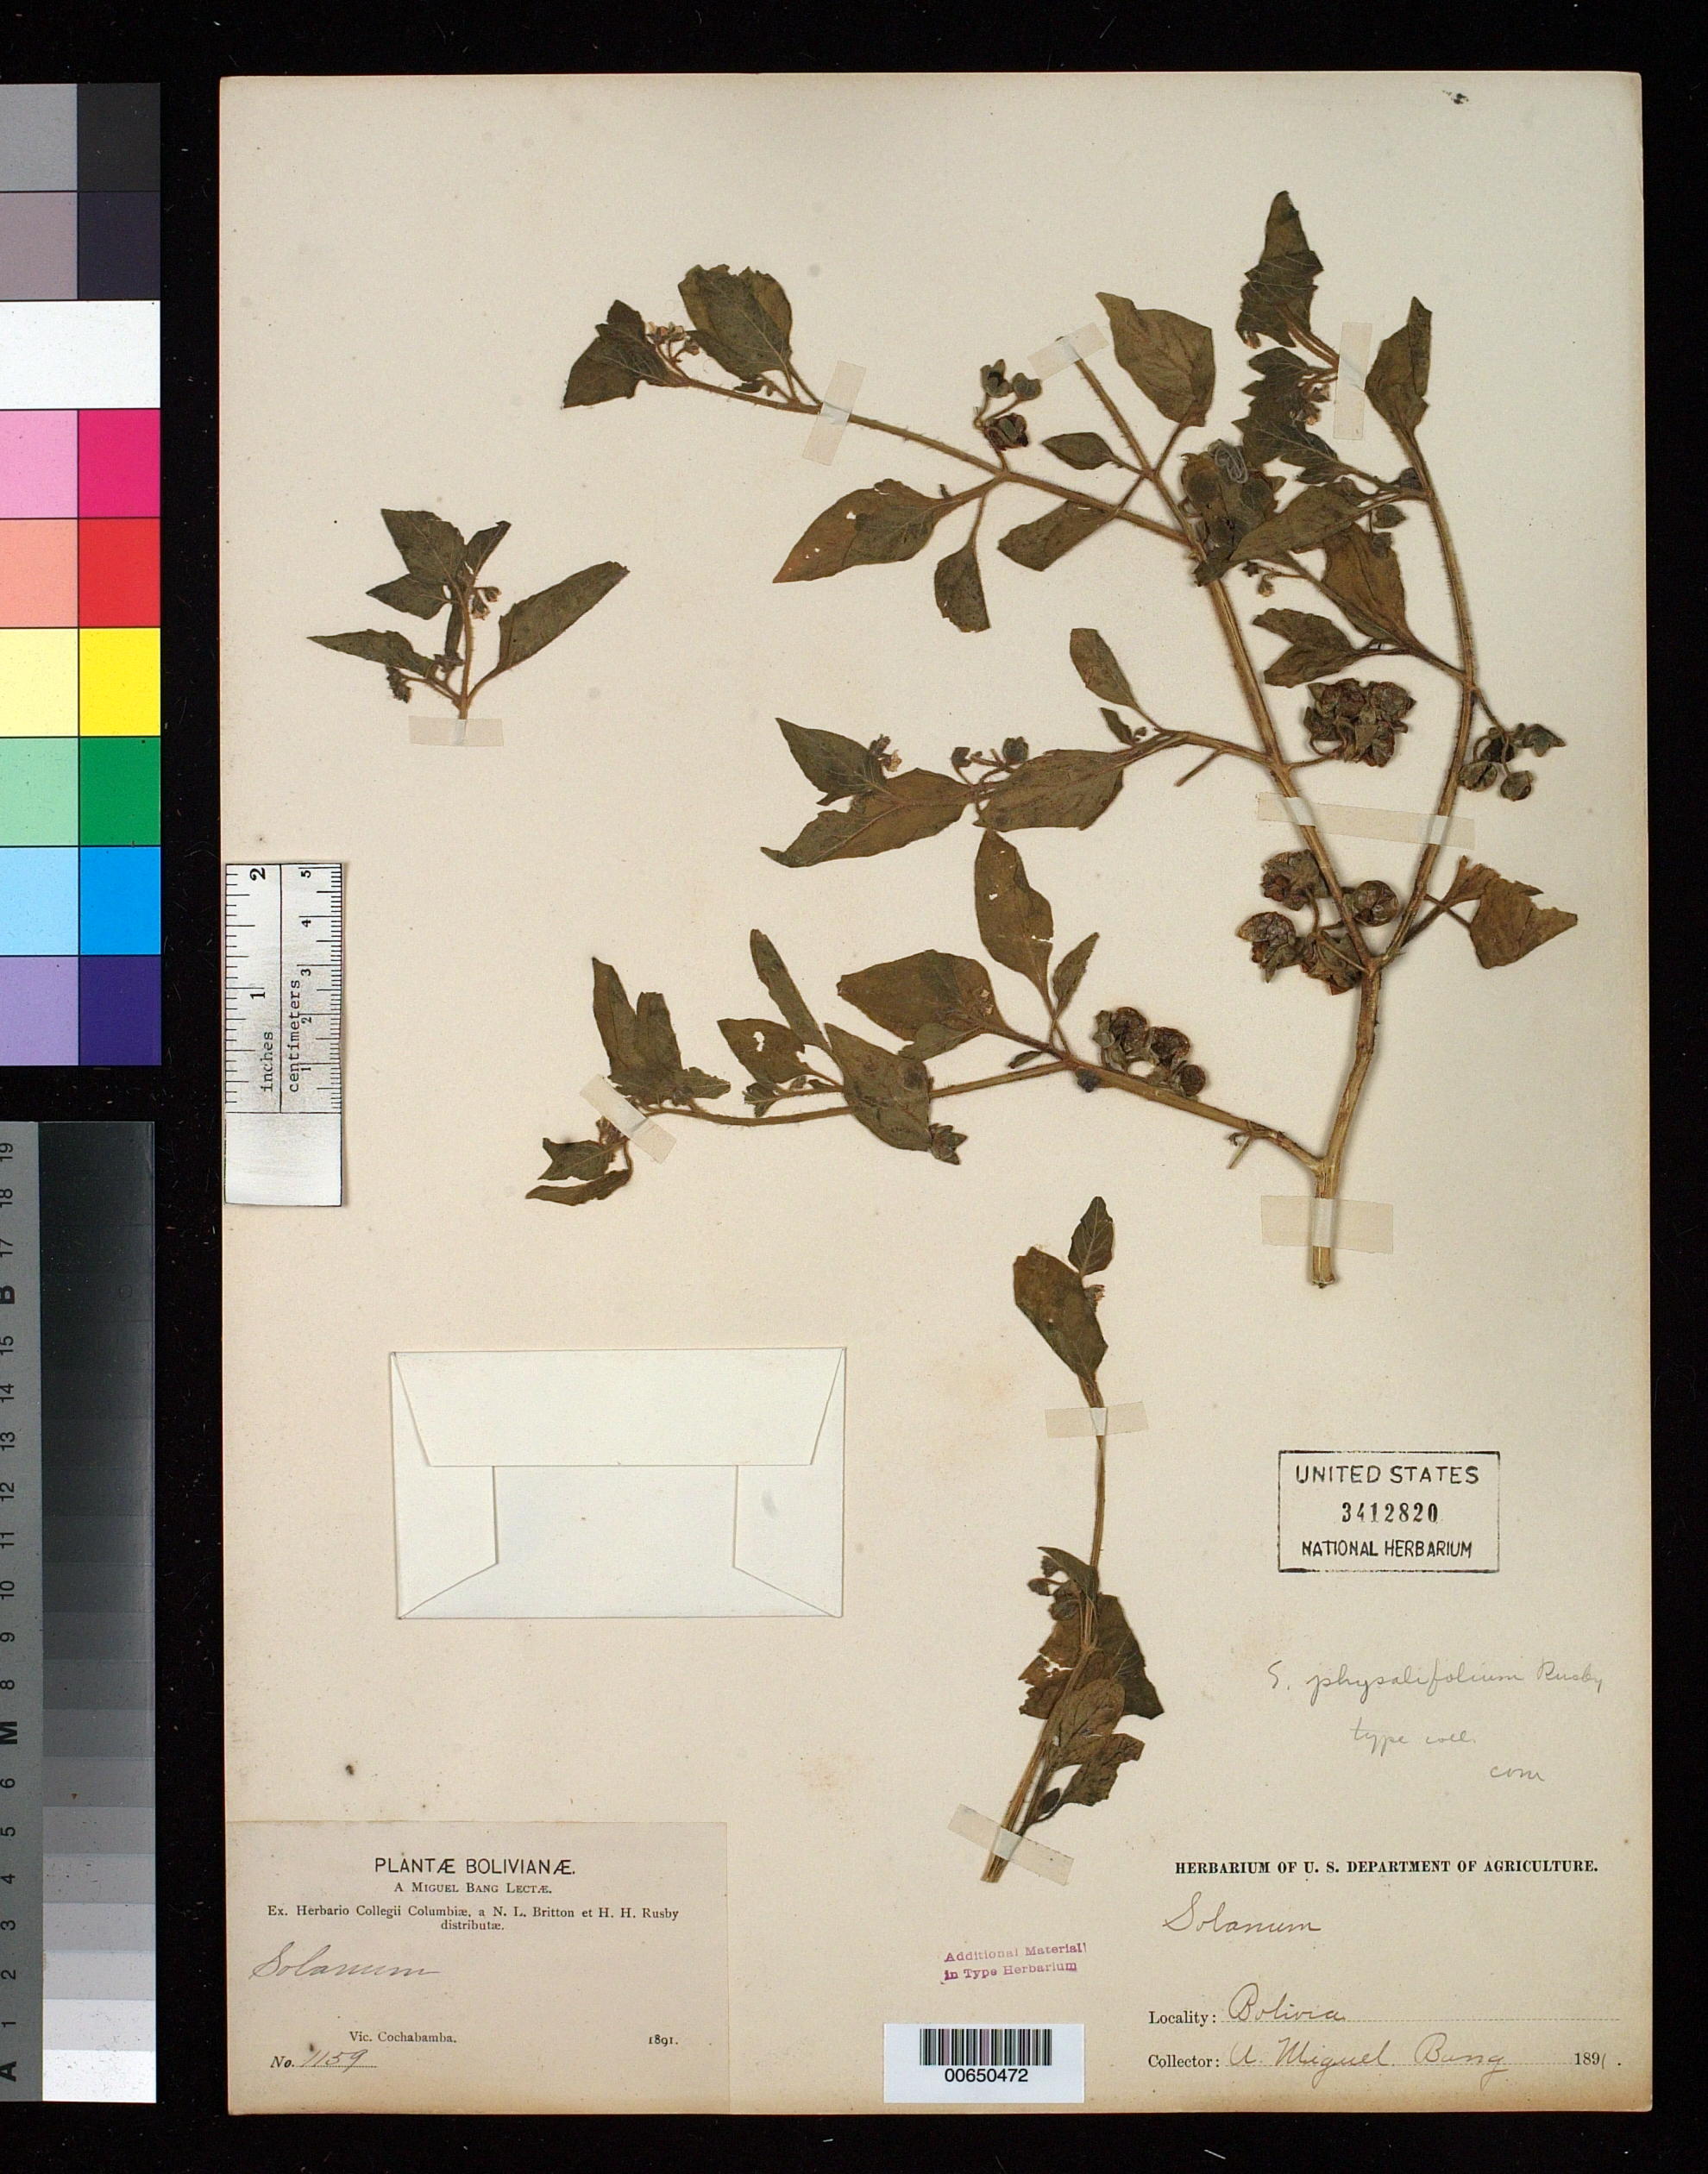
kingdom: Plantae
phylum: Tracheophyta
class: Magnoliopsida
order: Solanales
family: Solanaceae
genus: Solanum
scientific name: Solanum physalifolium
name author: Rusby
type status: Type Collection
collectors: M. Bang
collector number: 1159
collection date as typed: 1891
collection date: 1891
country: Bolivia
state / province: Cochabamba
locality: Vic. Cochabamba.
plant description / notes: Specimen annotated as isolectotype by S. Knapp (2017)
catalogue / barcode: US 3412820